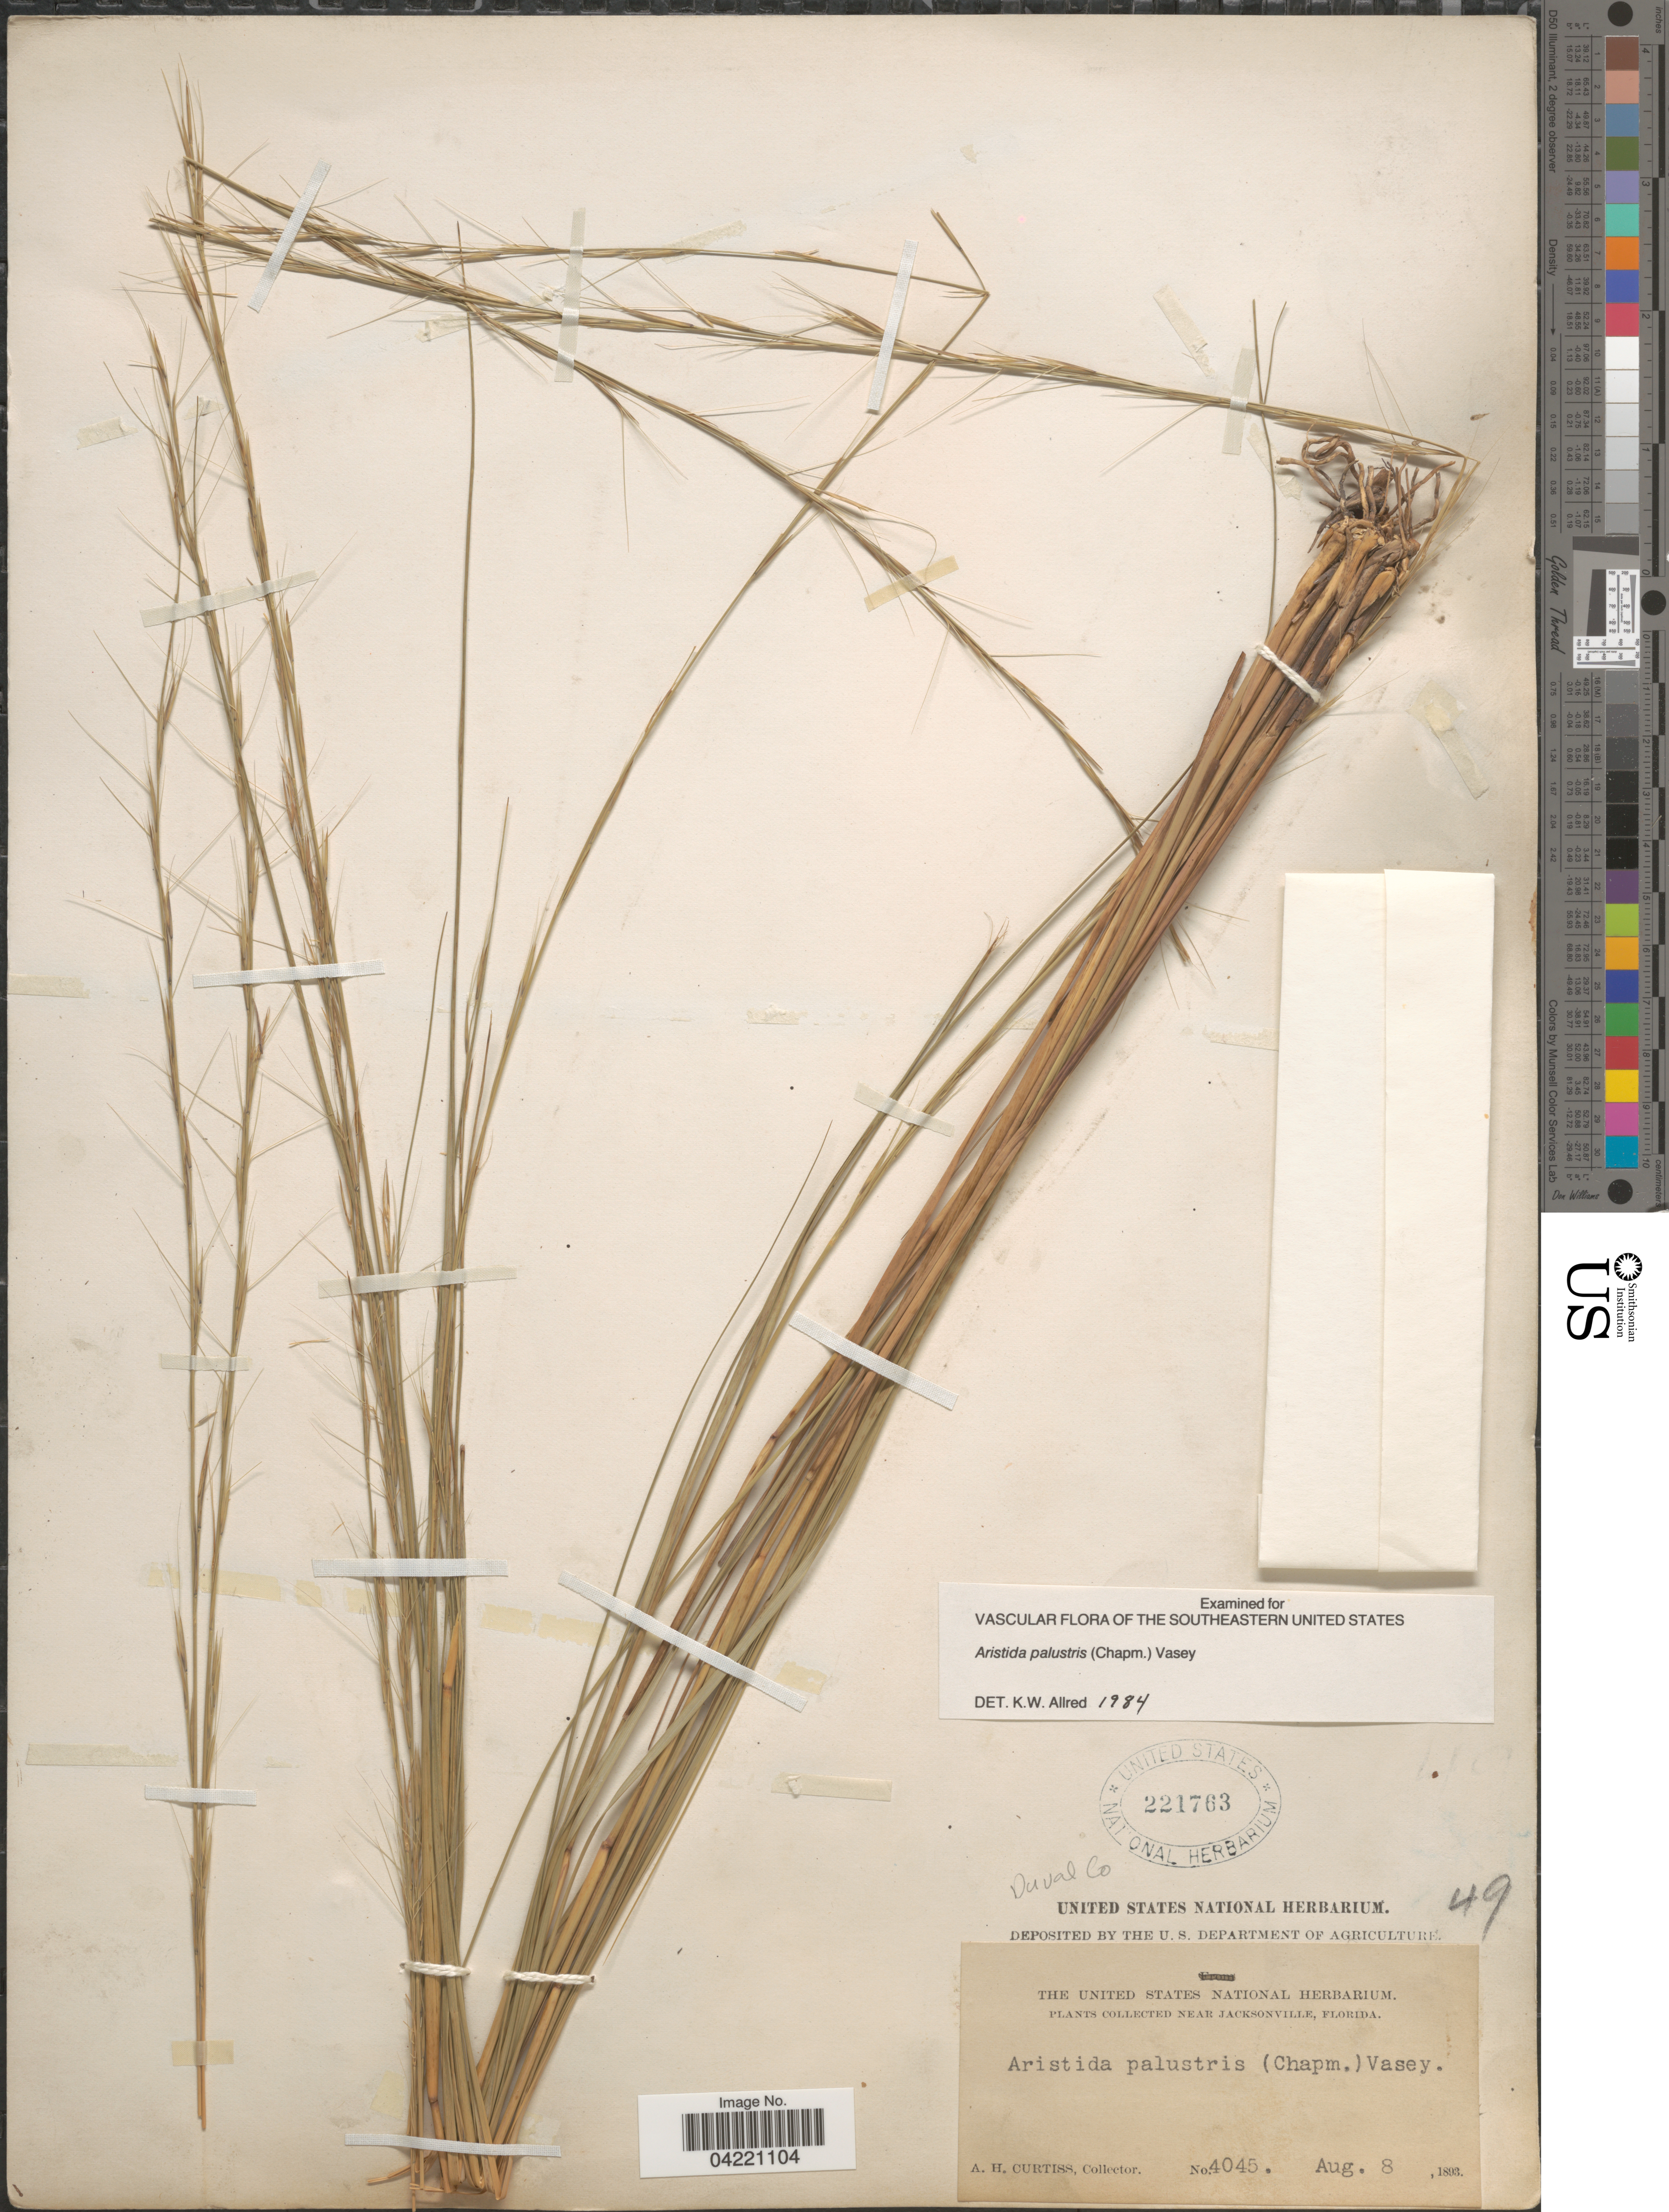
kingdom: Plantae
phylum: Tracheophyta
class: Liliopsida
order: Poales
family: Poaceae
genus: Aristida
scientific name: Aristida palustris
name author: (Chapm.) Vasey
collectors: A. H. Curtiss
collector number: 4045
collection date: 1893-08-08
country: United States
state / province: Florida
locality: Duval Co. Near Jacksonville.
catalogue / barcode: US 221763